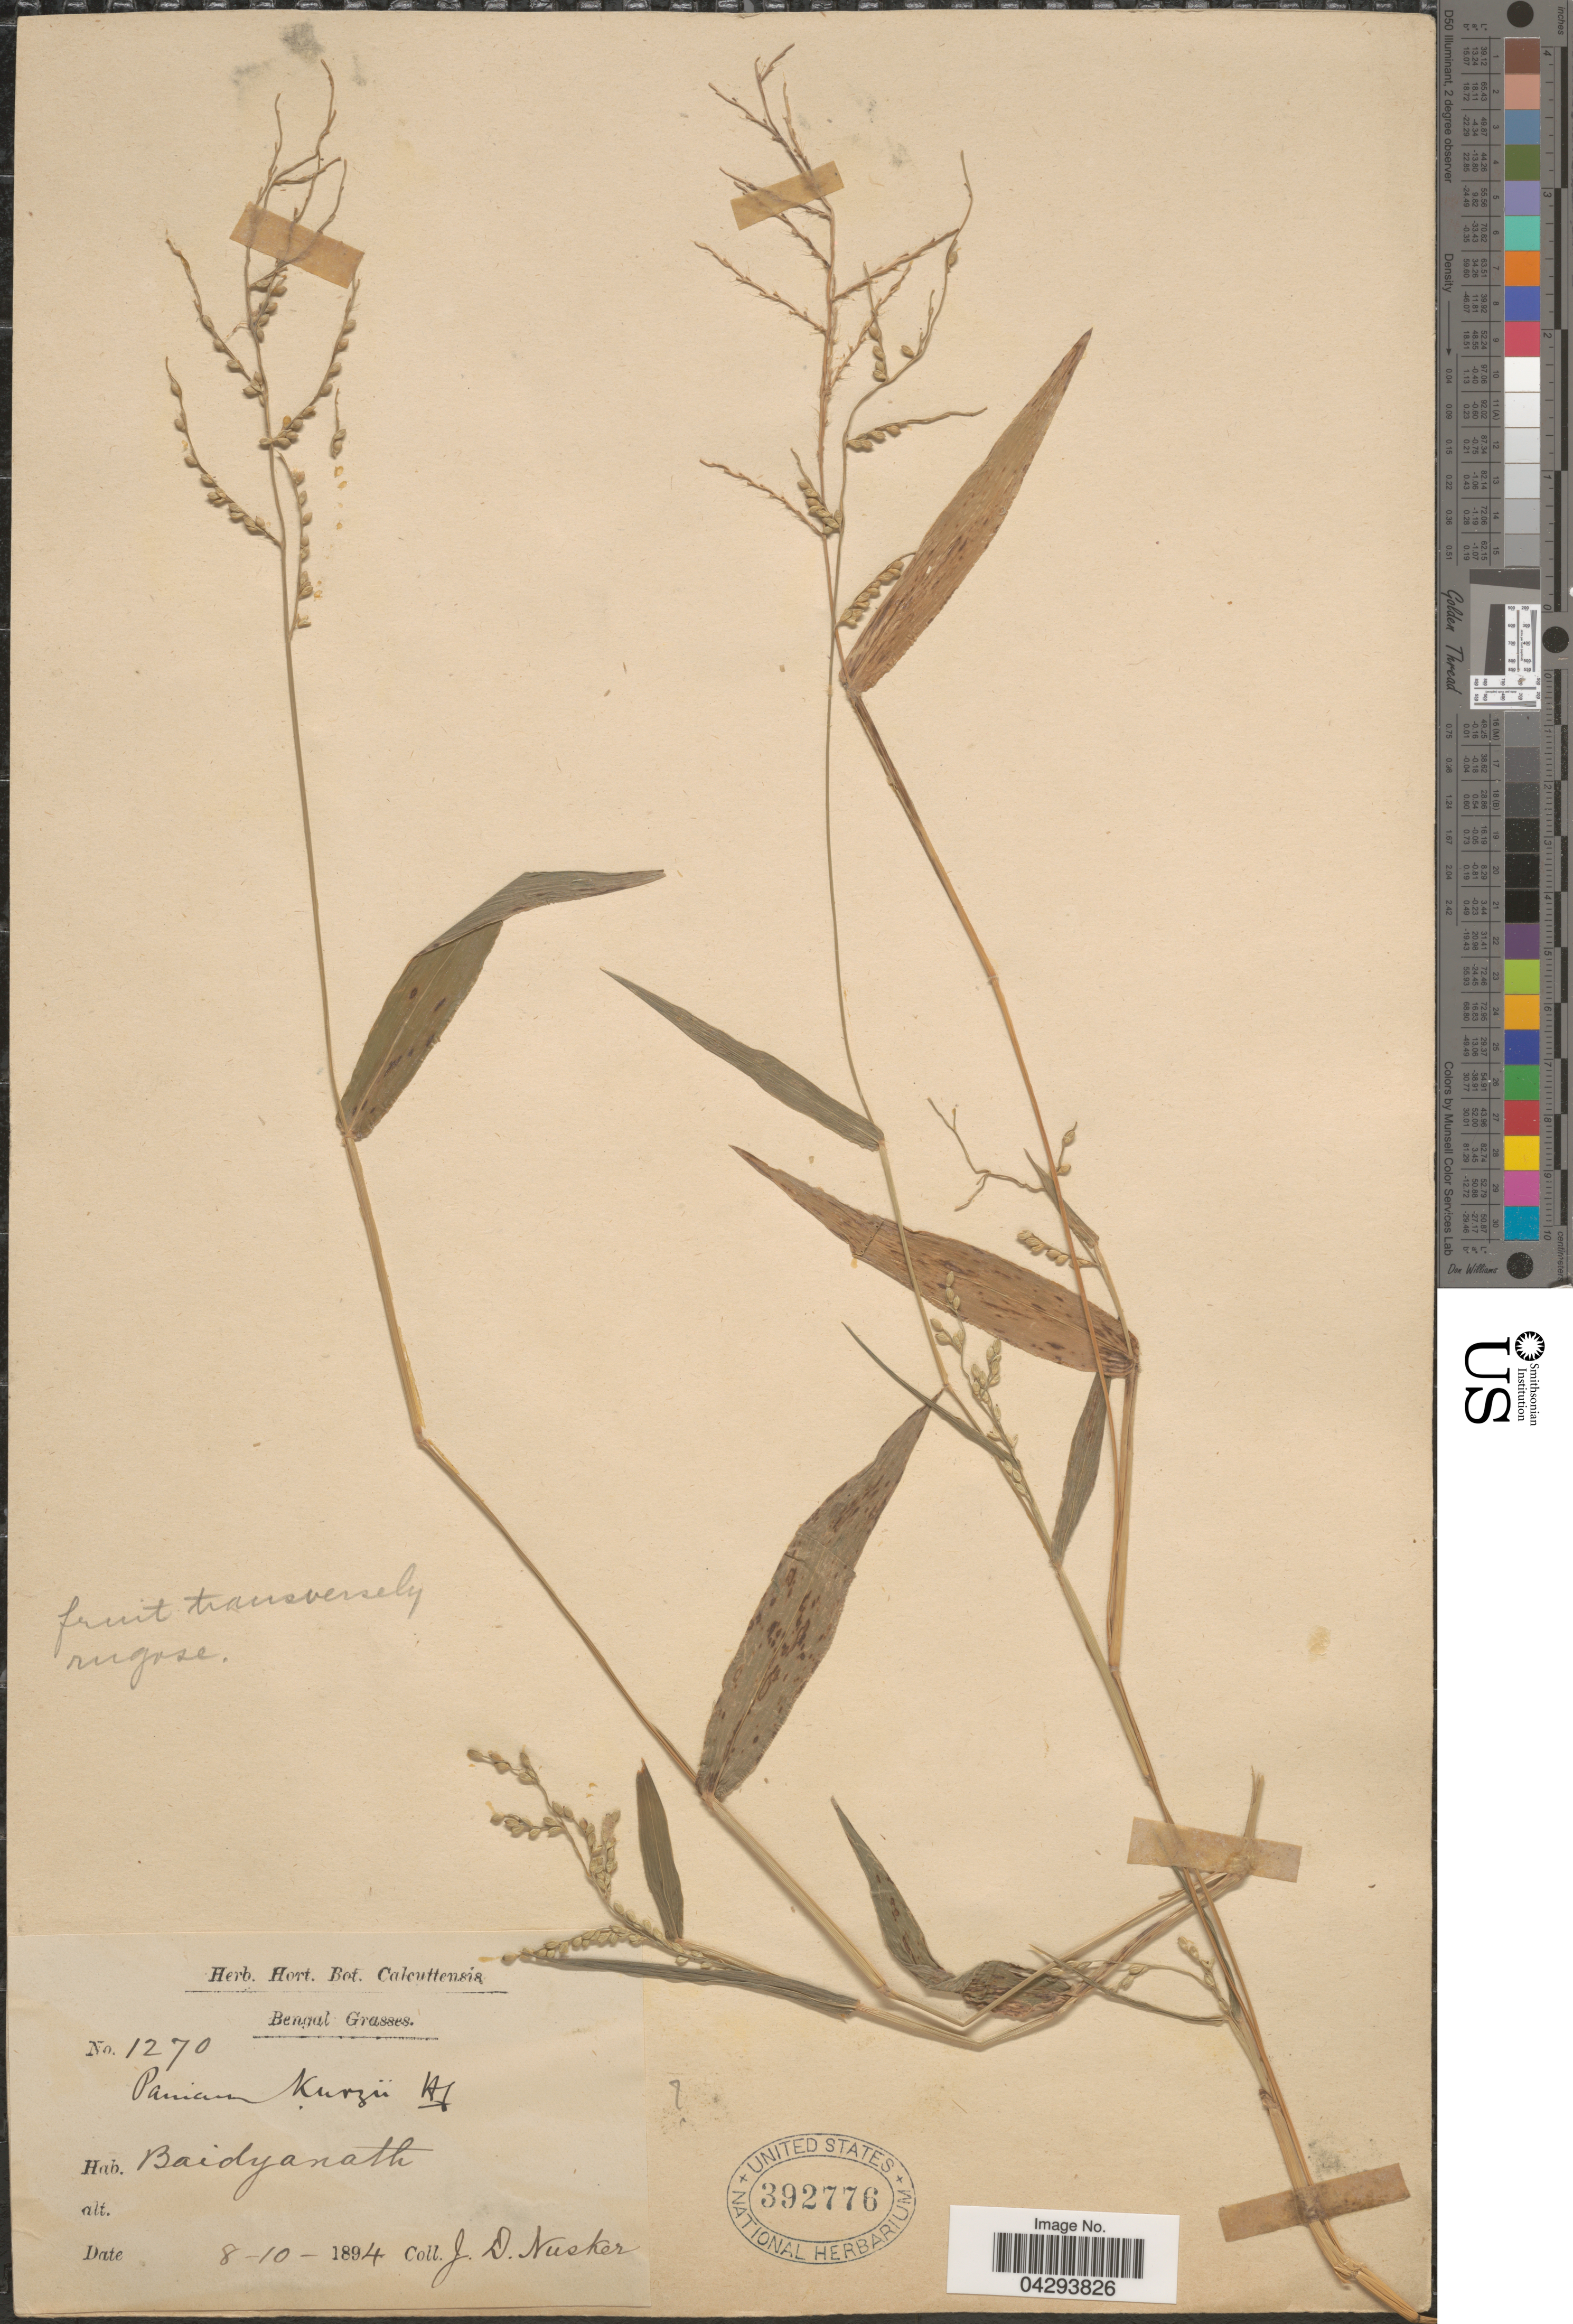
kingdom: Plantae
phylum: Tracheophyta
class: Liliopsida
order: Poales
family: Poaceae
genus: Urochloa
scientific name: Urochloa kurzii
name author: (Hook. f.) T.Q. Nguyen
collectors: J. D. Nusker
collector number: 1270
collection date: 1894-10-08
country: India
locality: Bengal. Baidyanath.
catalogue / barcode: US 392776